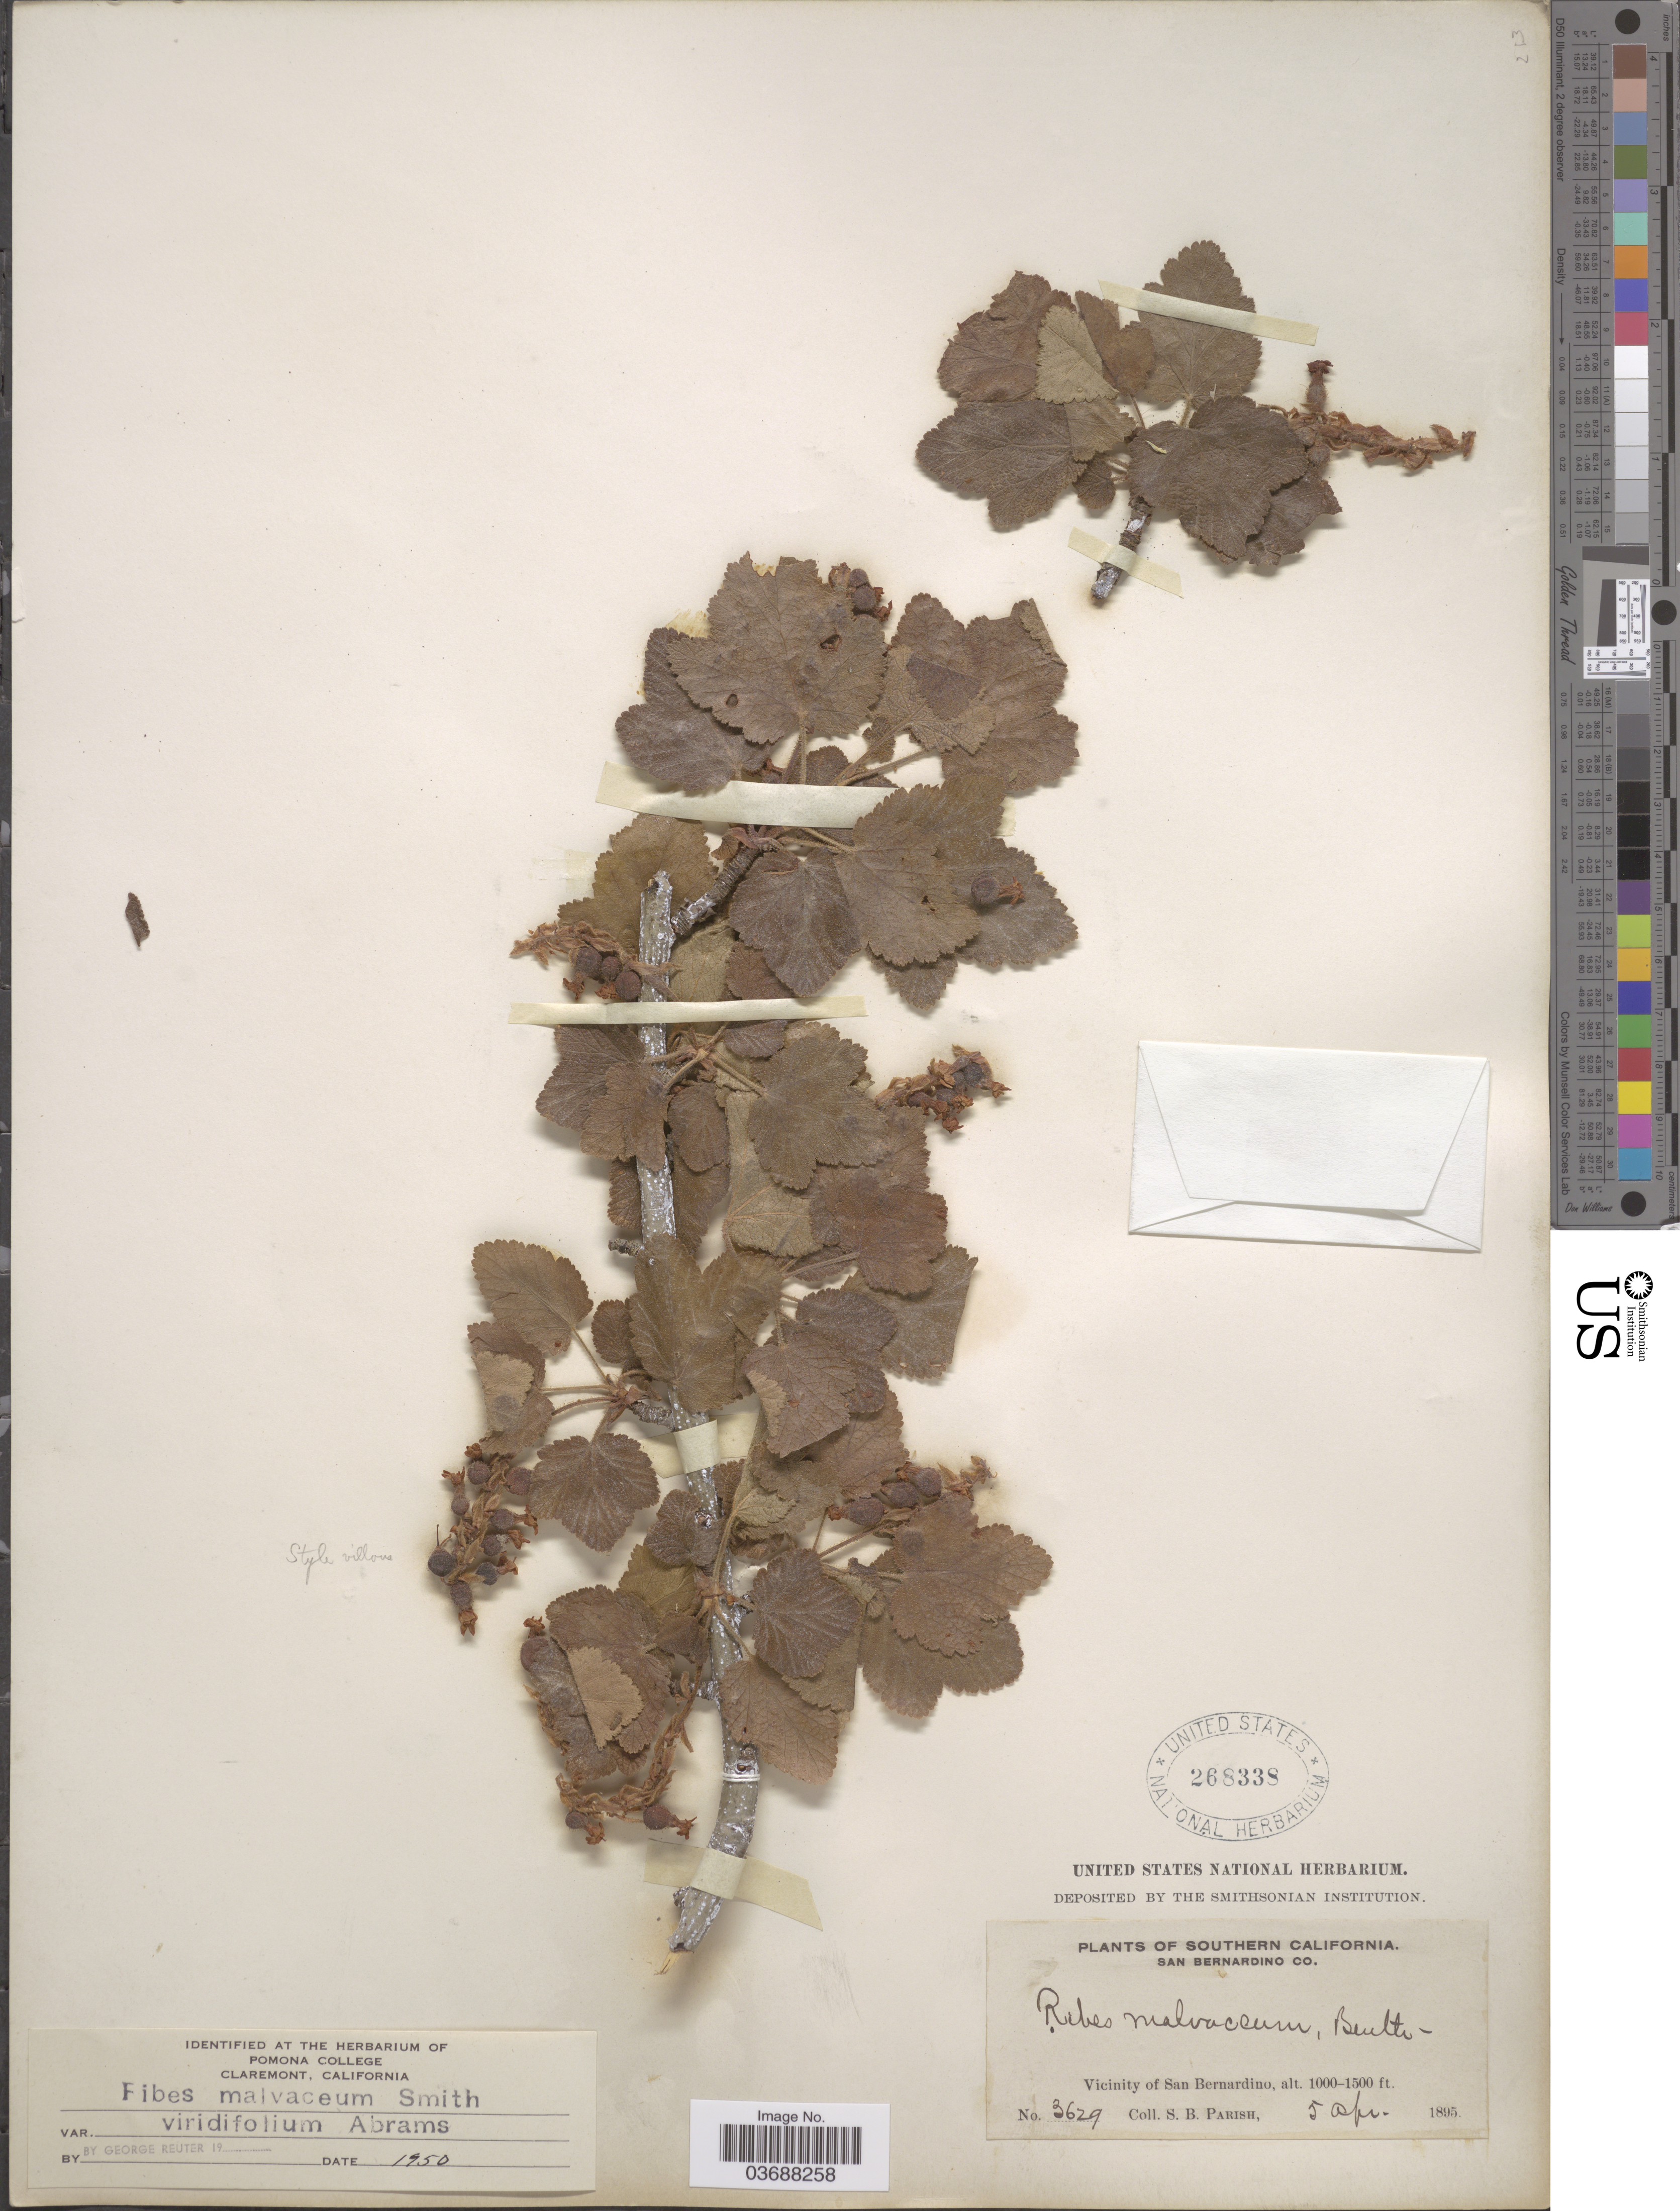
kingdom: Plantae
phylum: Tracheophyta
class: Magnoliopsida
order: Saxifragales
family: Grossulariaceae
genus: Ribes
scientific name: Ribes malvaceum var. viridifolium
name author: Abrams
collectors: S. B. Parish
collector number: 3629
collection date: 1895-04-05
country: United States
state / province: California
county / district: San Bernardino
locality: Southern California. San Bernardino Co. Vicinity of San Bernardino.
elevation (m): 305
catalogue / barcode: US 268338